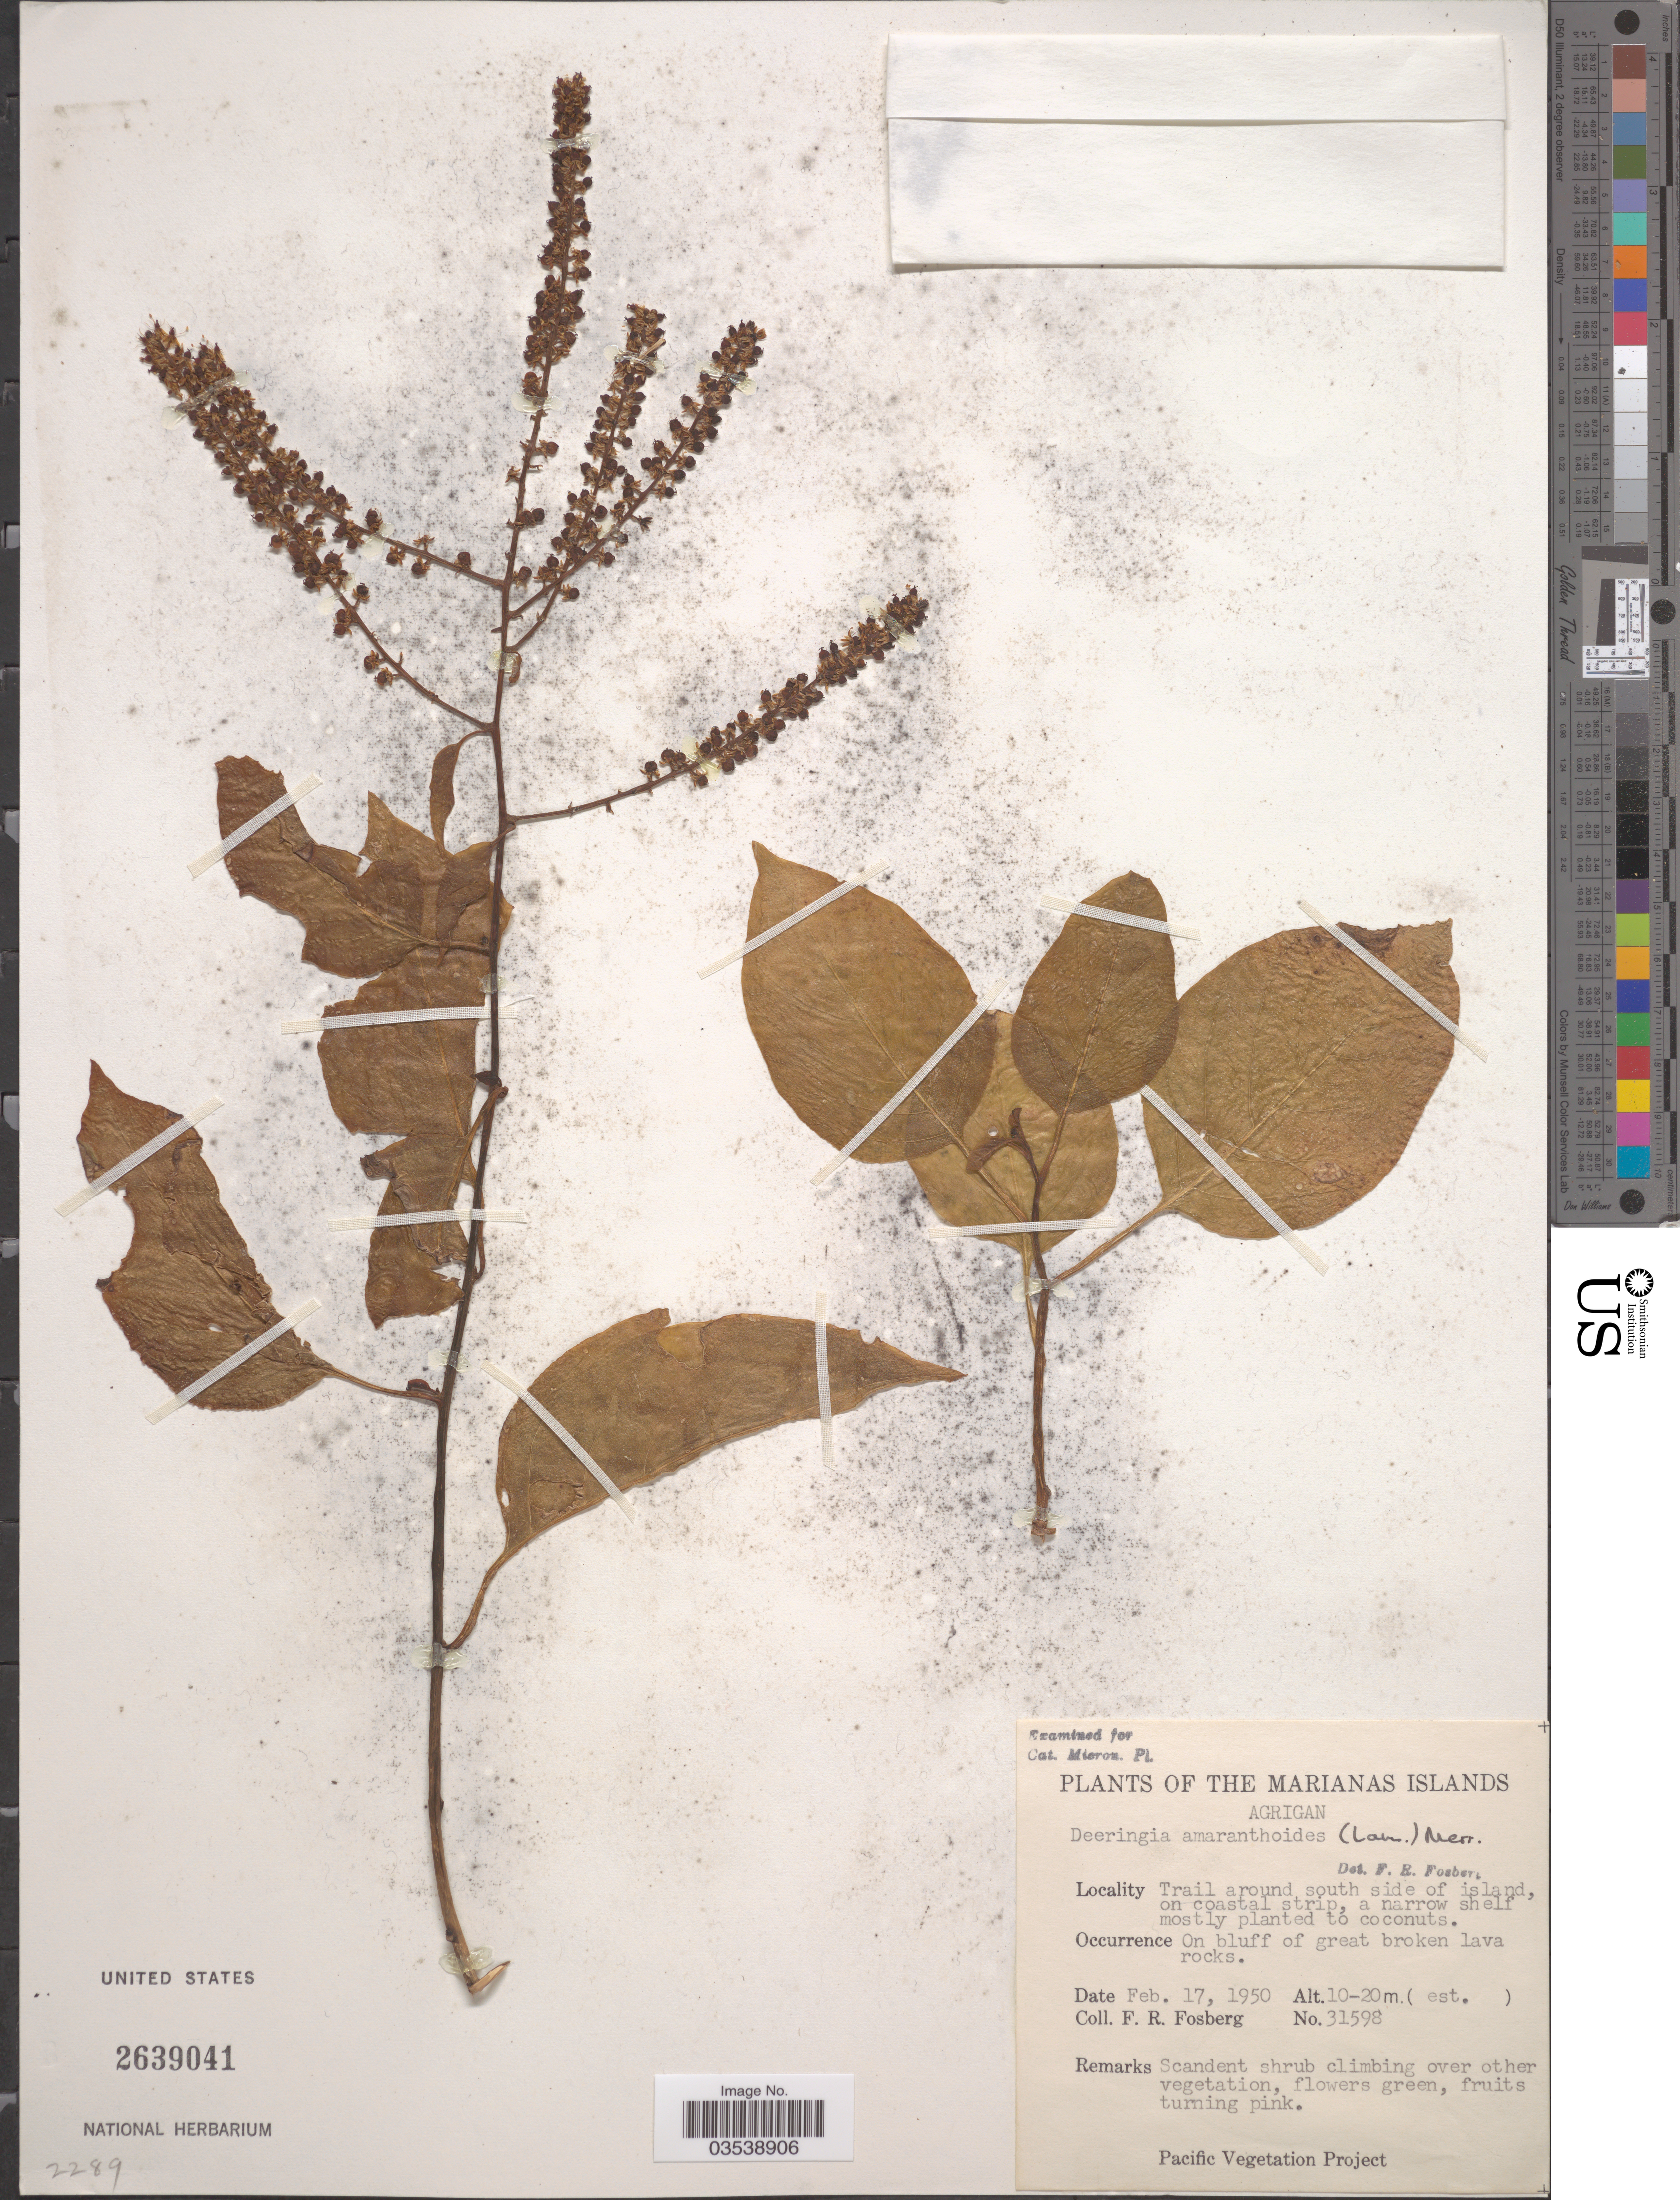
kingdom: Plantae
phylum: Tracheophyta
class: Magnoliopsida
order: Caryophyllales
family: Amaranthaceae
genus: Deeringia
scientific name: Deeringia amaranthoides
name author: (Lam.) Merr.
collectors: F. R. Fosberg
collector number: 31598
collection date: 1950-02-17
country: Northern Mariana Islands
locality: The Marianas Islands. Agrigan. Trail around south side of island, on coastal strip.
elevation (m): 10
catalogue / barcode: US 2639041